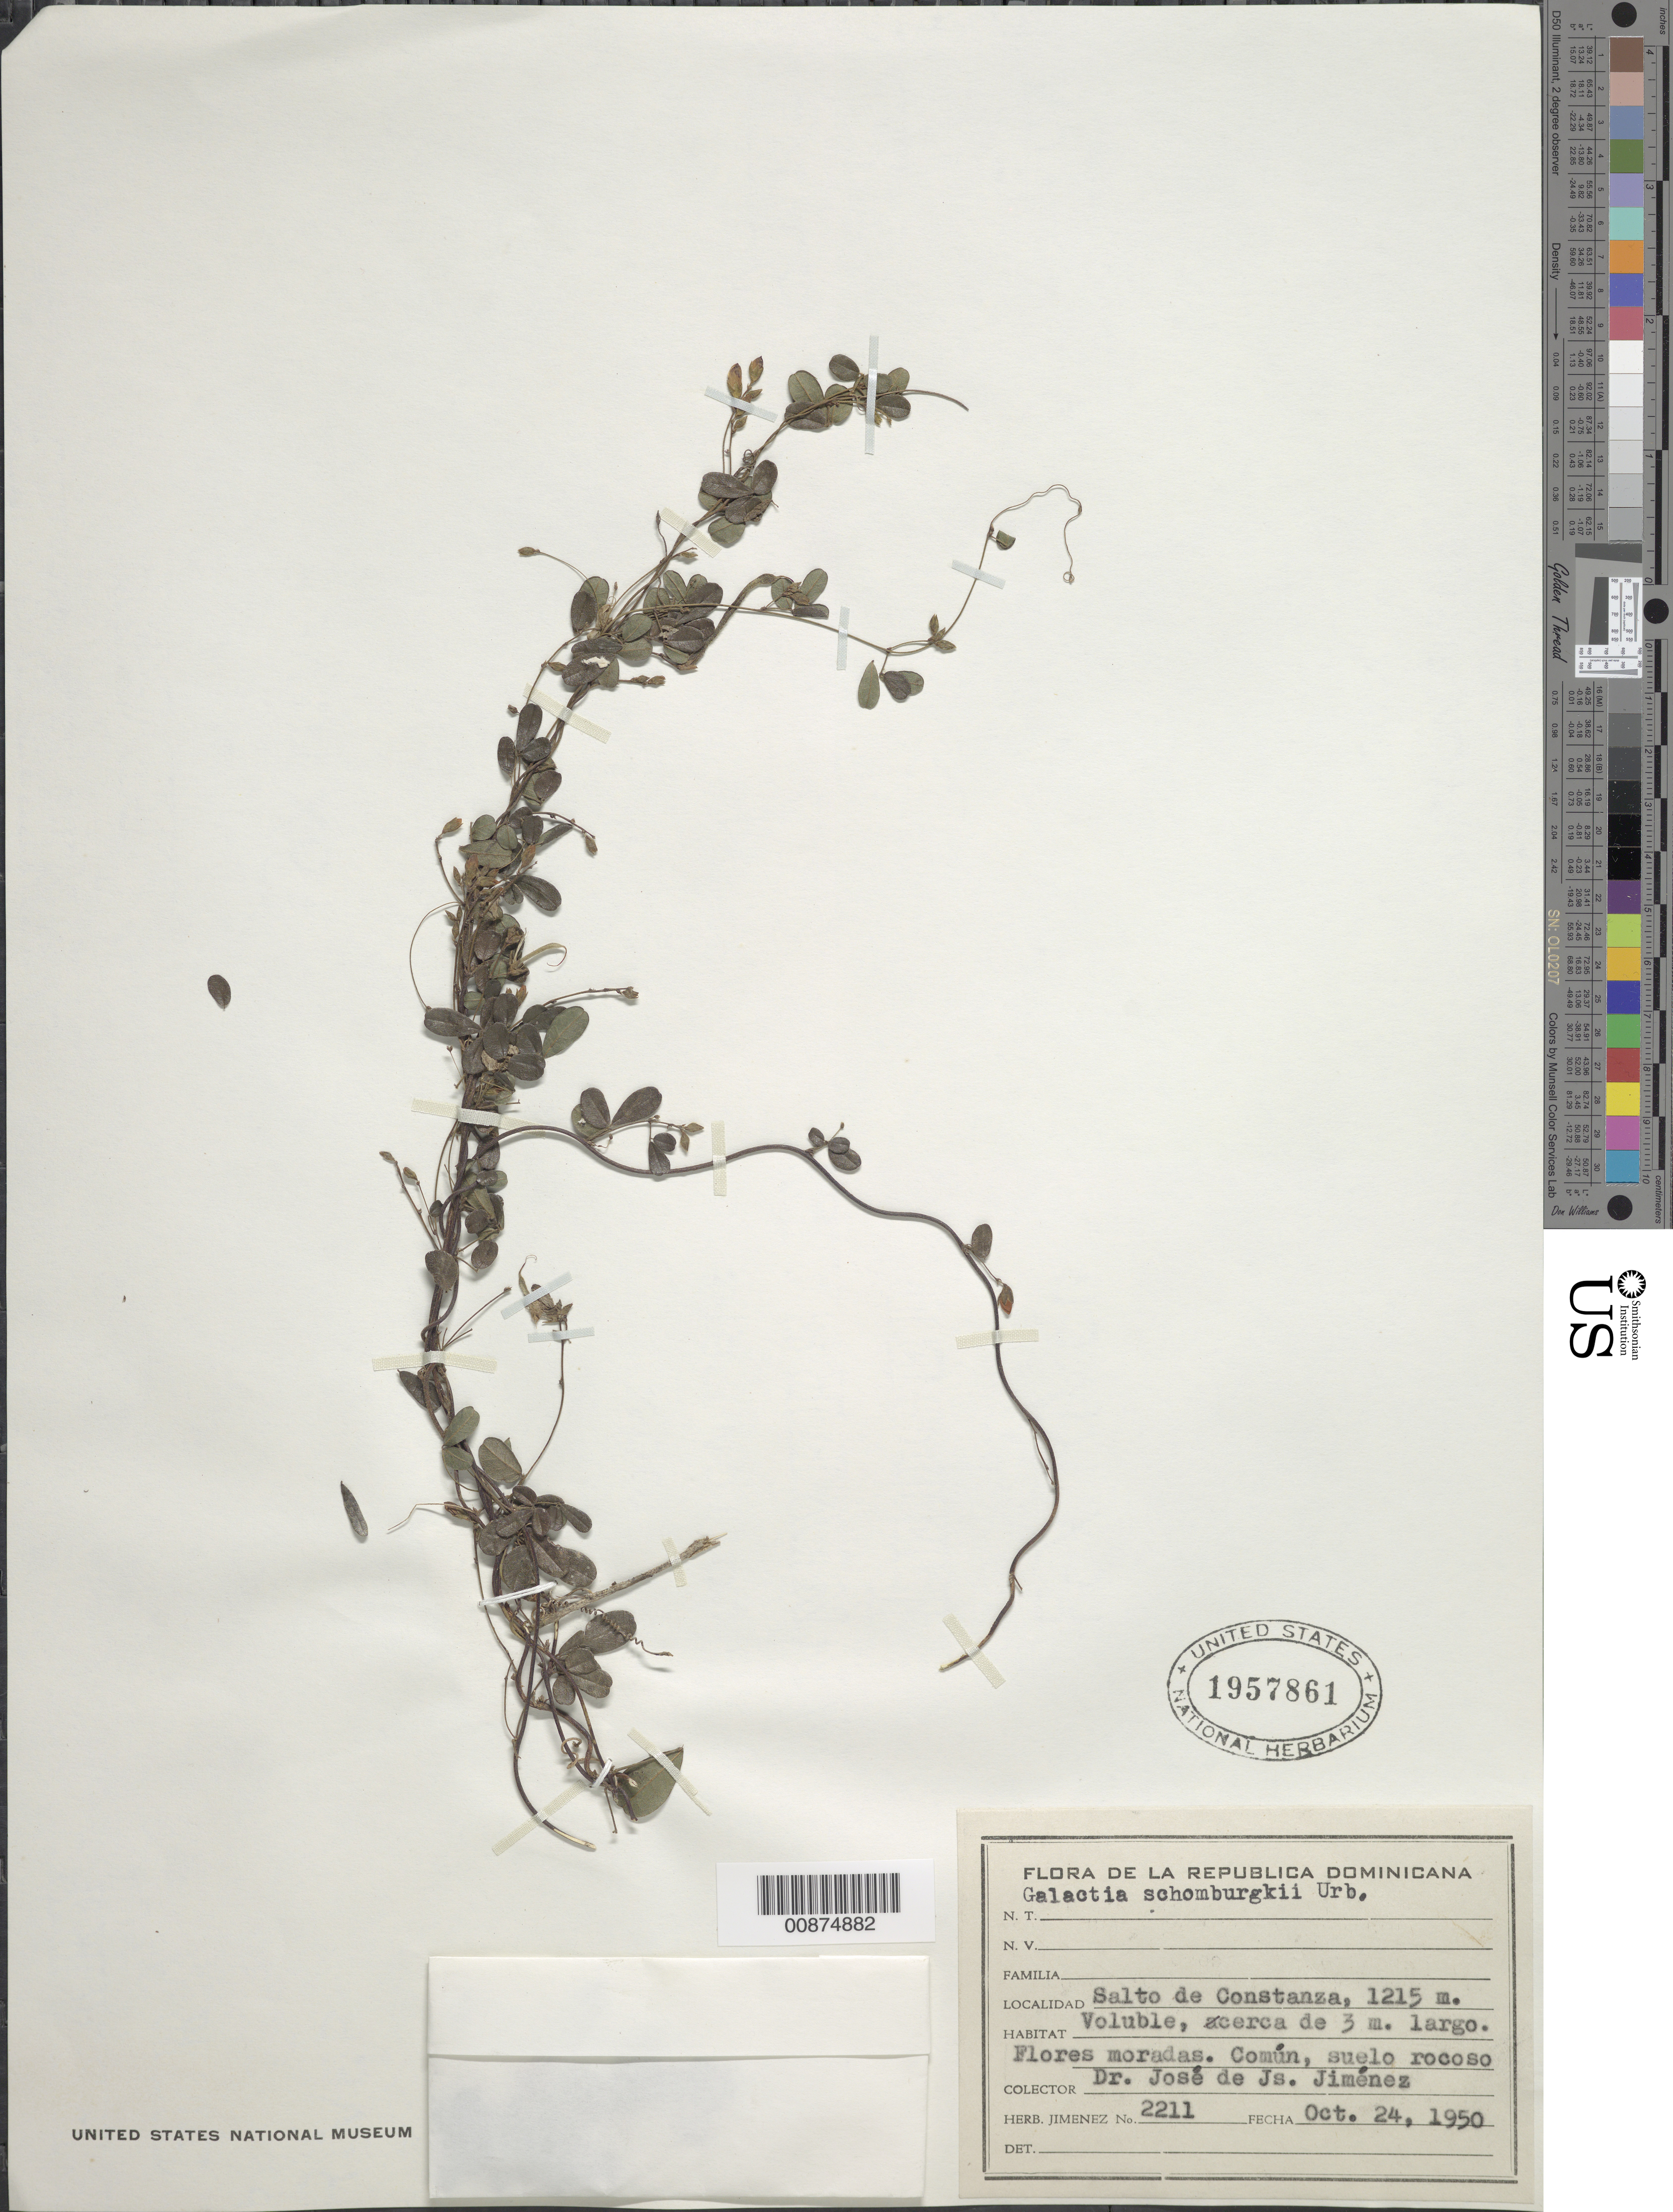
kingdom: Plantae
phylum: Tracheophyta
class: Magnoliopsida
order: Fabales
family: Fabaceae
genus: Galactia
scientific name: Galactia schomburgkii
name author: Urb.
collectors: J. J. Jiménez Almonte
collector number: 2211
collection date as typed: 24 Oct 1950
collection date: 1950-10-24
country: Dominican Republic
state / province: La Vega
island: Hispaniola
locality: Salto de Constanza.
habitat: Suelo rocoso.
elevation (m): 1215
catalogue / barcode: US 1957861